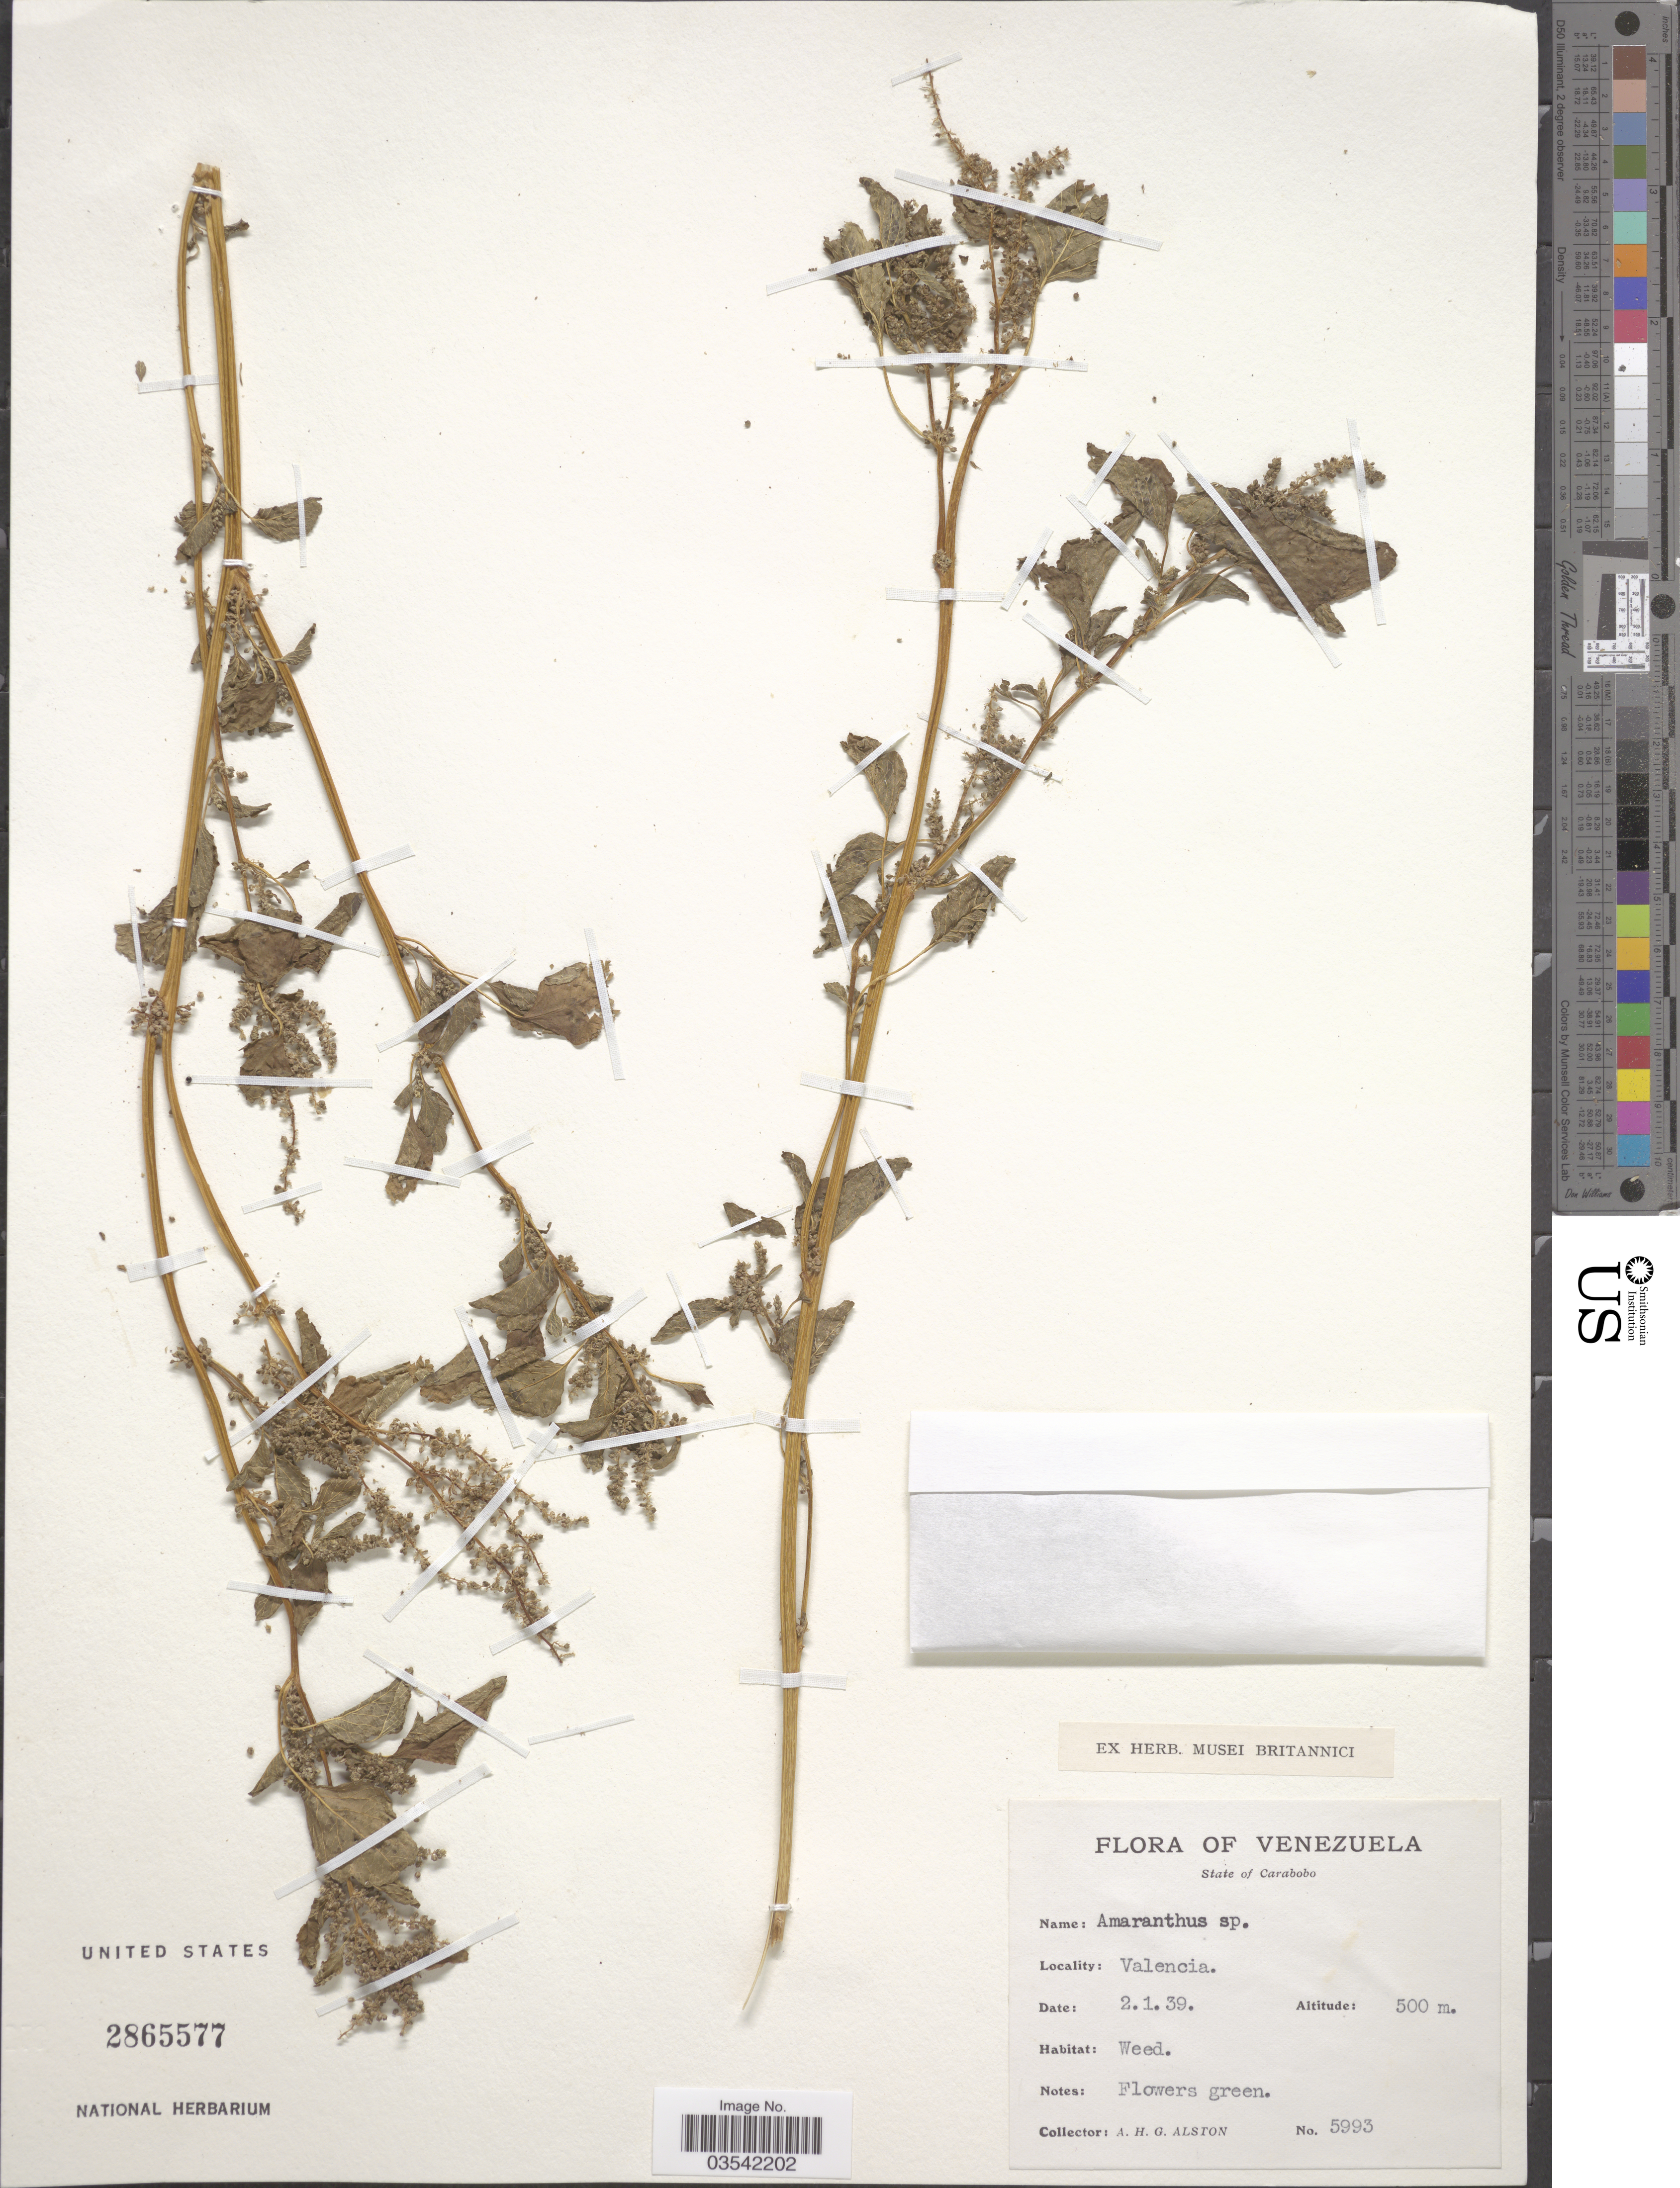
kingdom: Plantae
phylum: Tracheophyta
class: Magnoliopsida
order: Caryophyllales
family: Amaranthaceae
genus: Amaranthus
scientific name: Amaranthus sp.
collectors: A. H. Alston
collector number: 5993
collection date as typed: Transcribed d/m/y: 2/1/39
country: Venezuela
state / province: Carabobo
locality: Valencia.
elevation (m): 500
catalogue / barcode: US 2865577